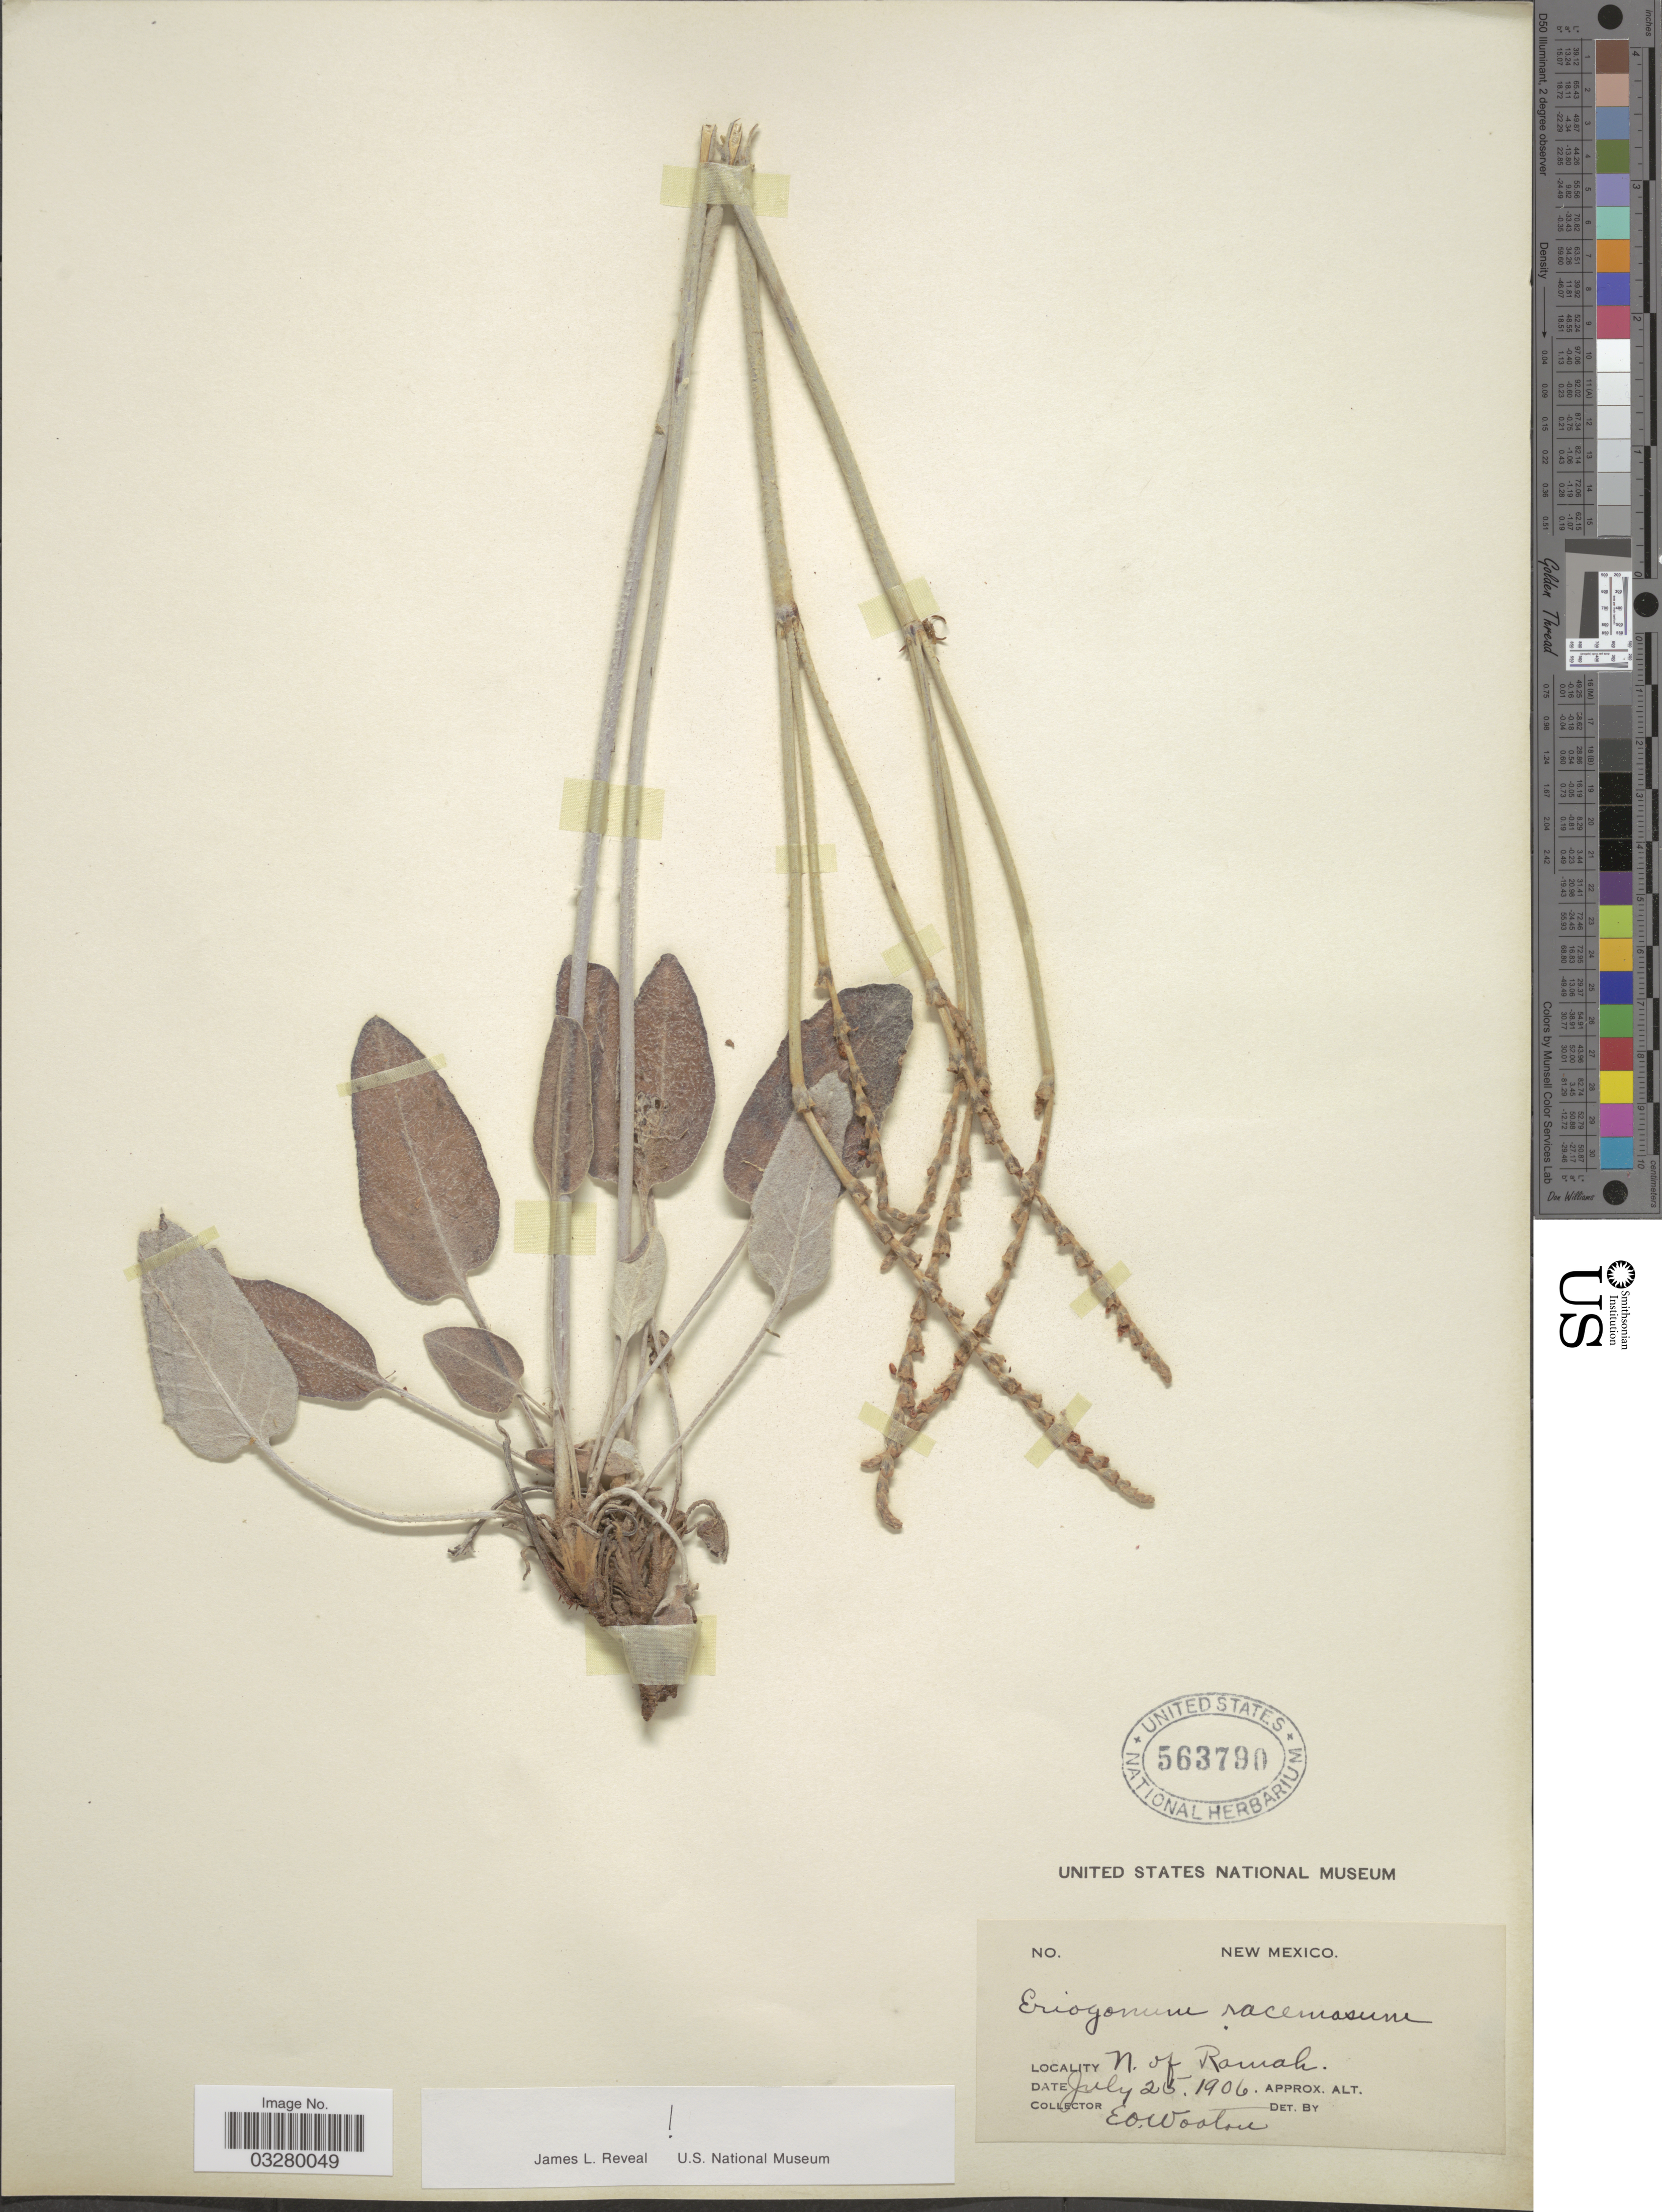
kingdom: Plantae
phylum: Tracheophyta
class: Magnoliopsida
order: Caryophyllales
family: Polygonaceae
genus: Eriogonum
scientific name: Eriogonum racemosum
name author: Nutt.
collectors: E. O. Wooton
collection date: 1906-07-25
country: United States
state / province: New Mexico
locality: N. of Ramah.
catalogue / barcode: US 563790